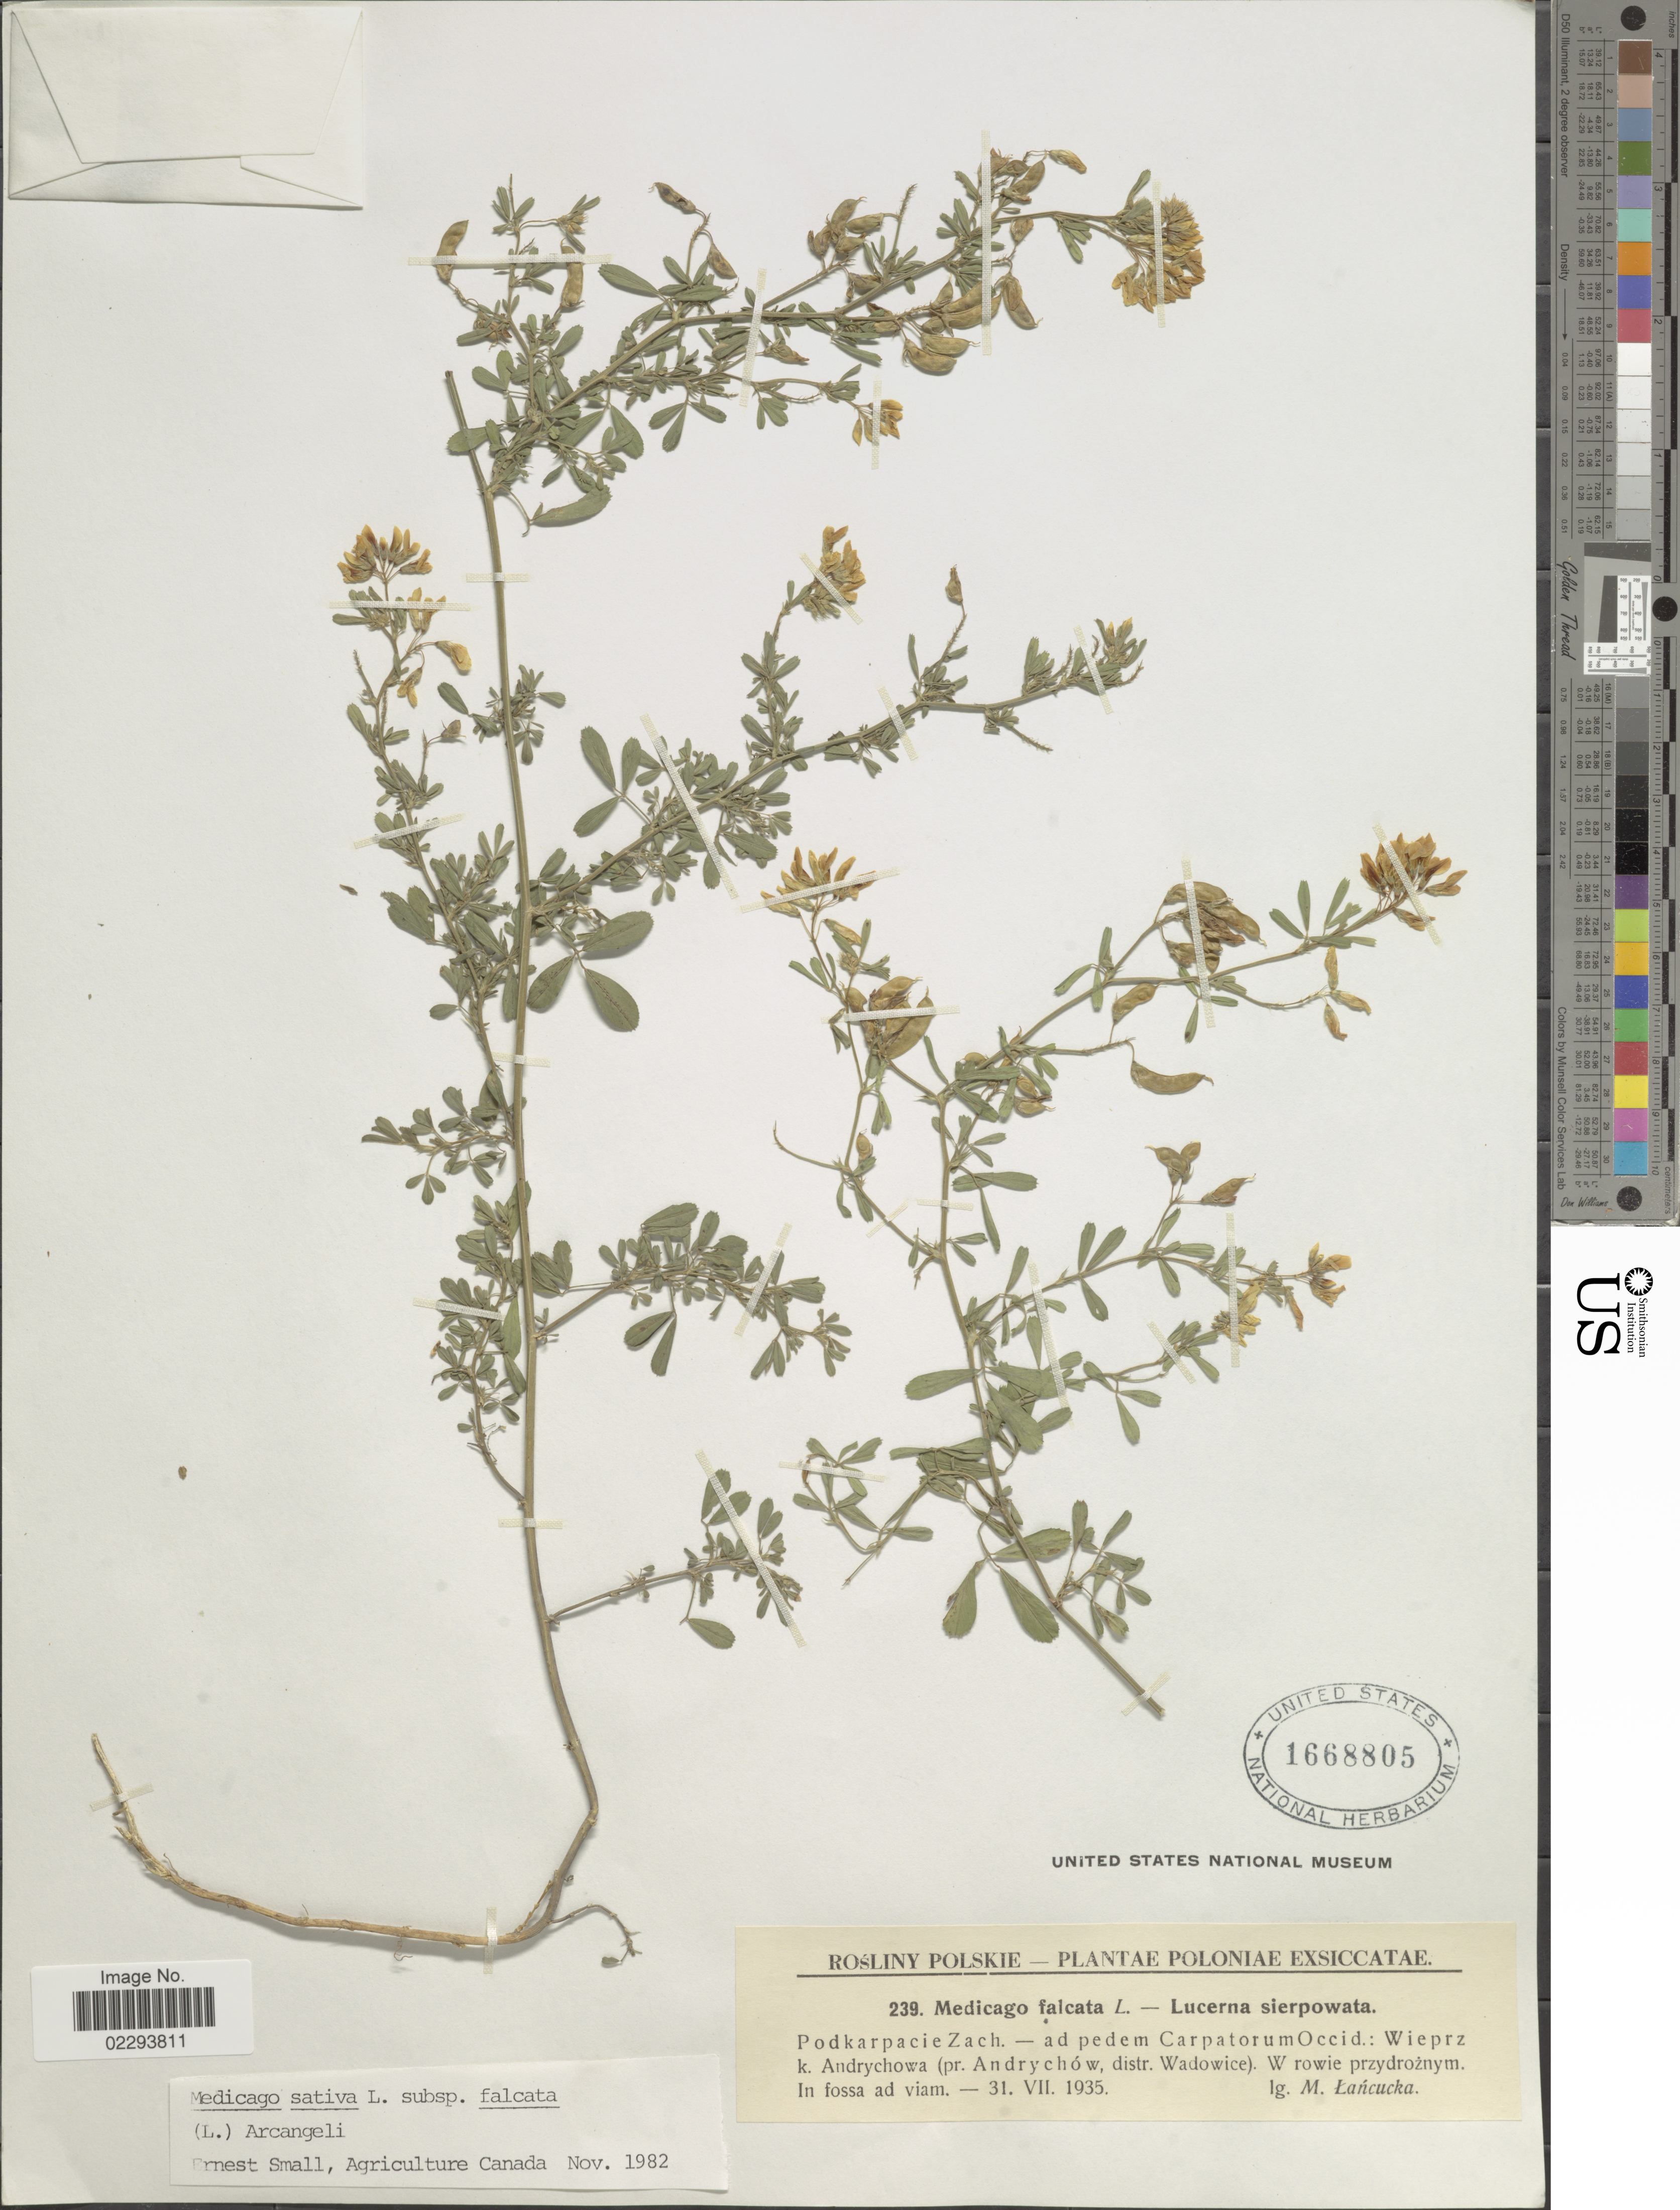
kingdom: Plantae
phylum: Tracheophyta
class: Magnoliopsida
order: Fabales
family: Fabaceae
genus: Medicago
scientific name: Medicago sativa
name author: L.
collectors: M. Lancucka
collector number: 239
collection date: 1935-07-31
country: Poland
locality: Poloniae. Ad pedem Carpatorum Occid: Wieprz k. Andrychowa (pr. Andrychow, distr. Wadowice) W. rowie przydroznym, In Fossa ad viam.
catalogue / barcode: US 1668805